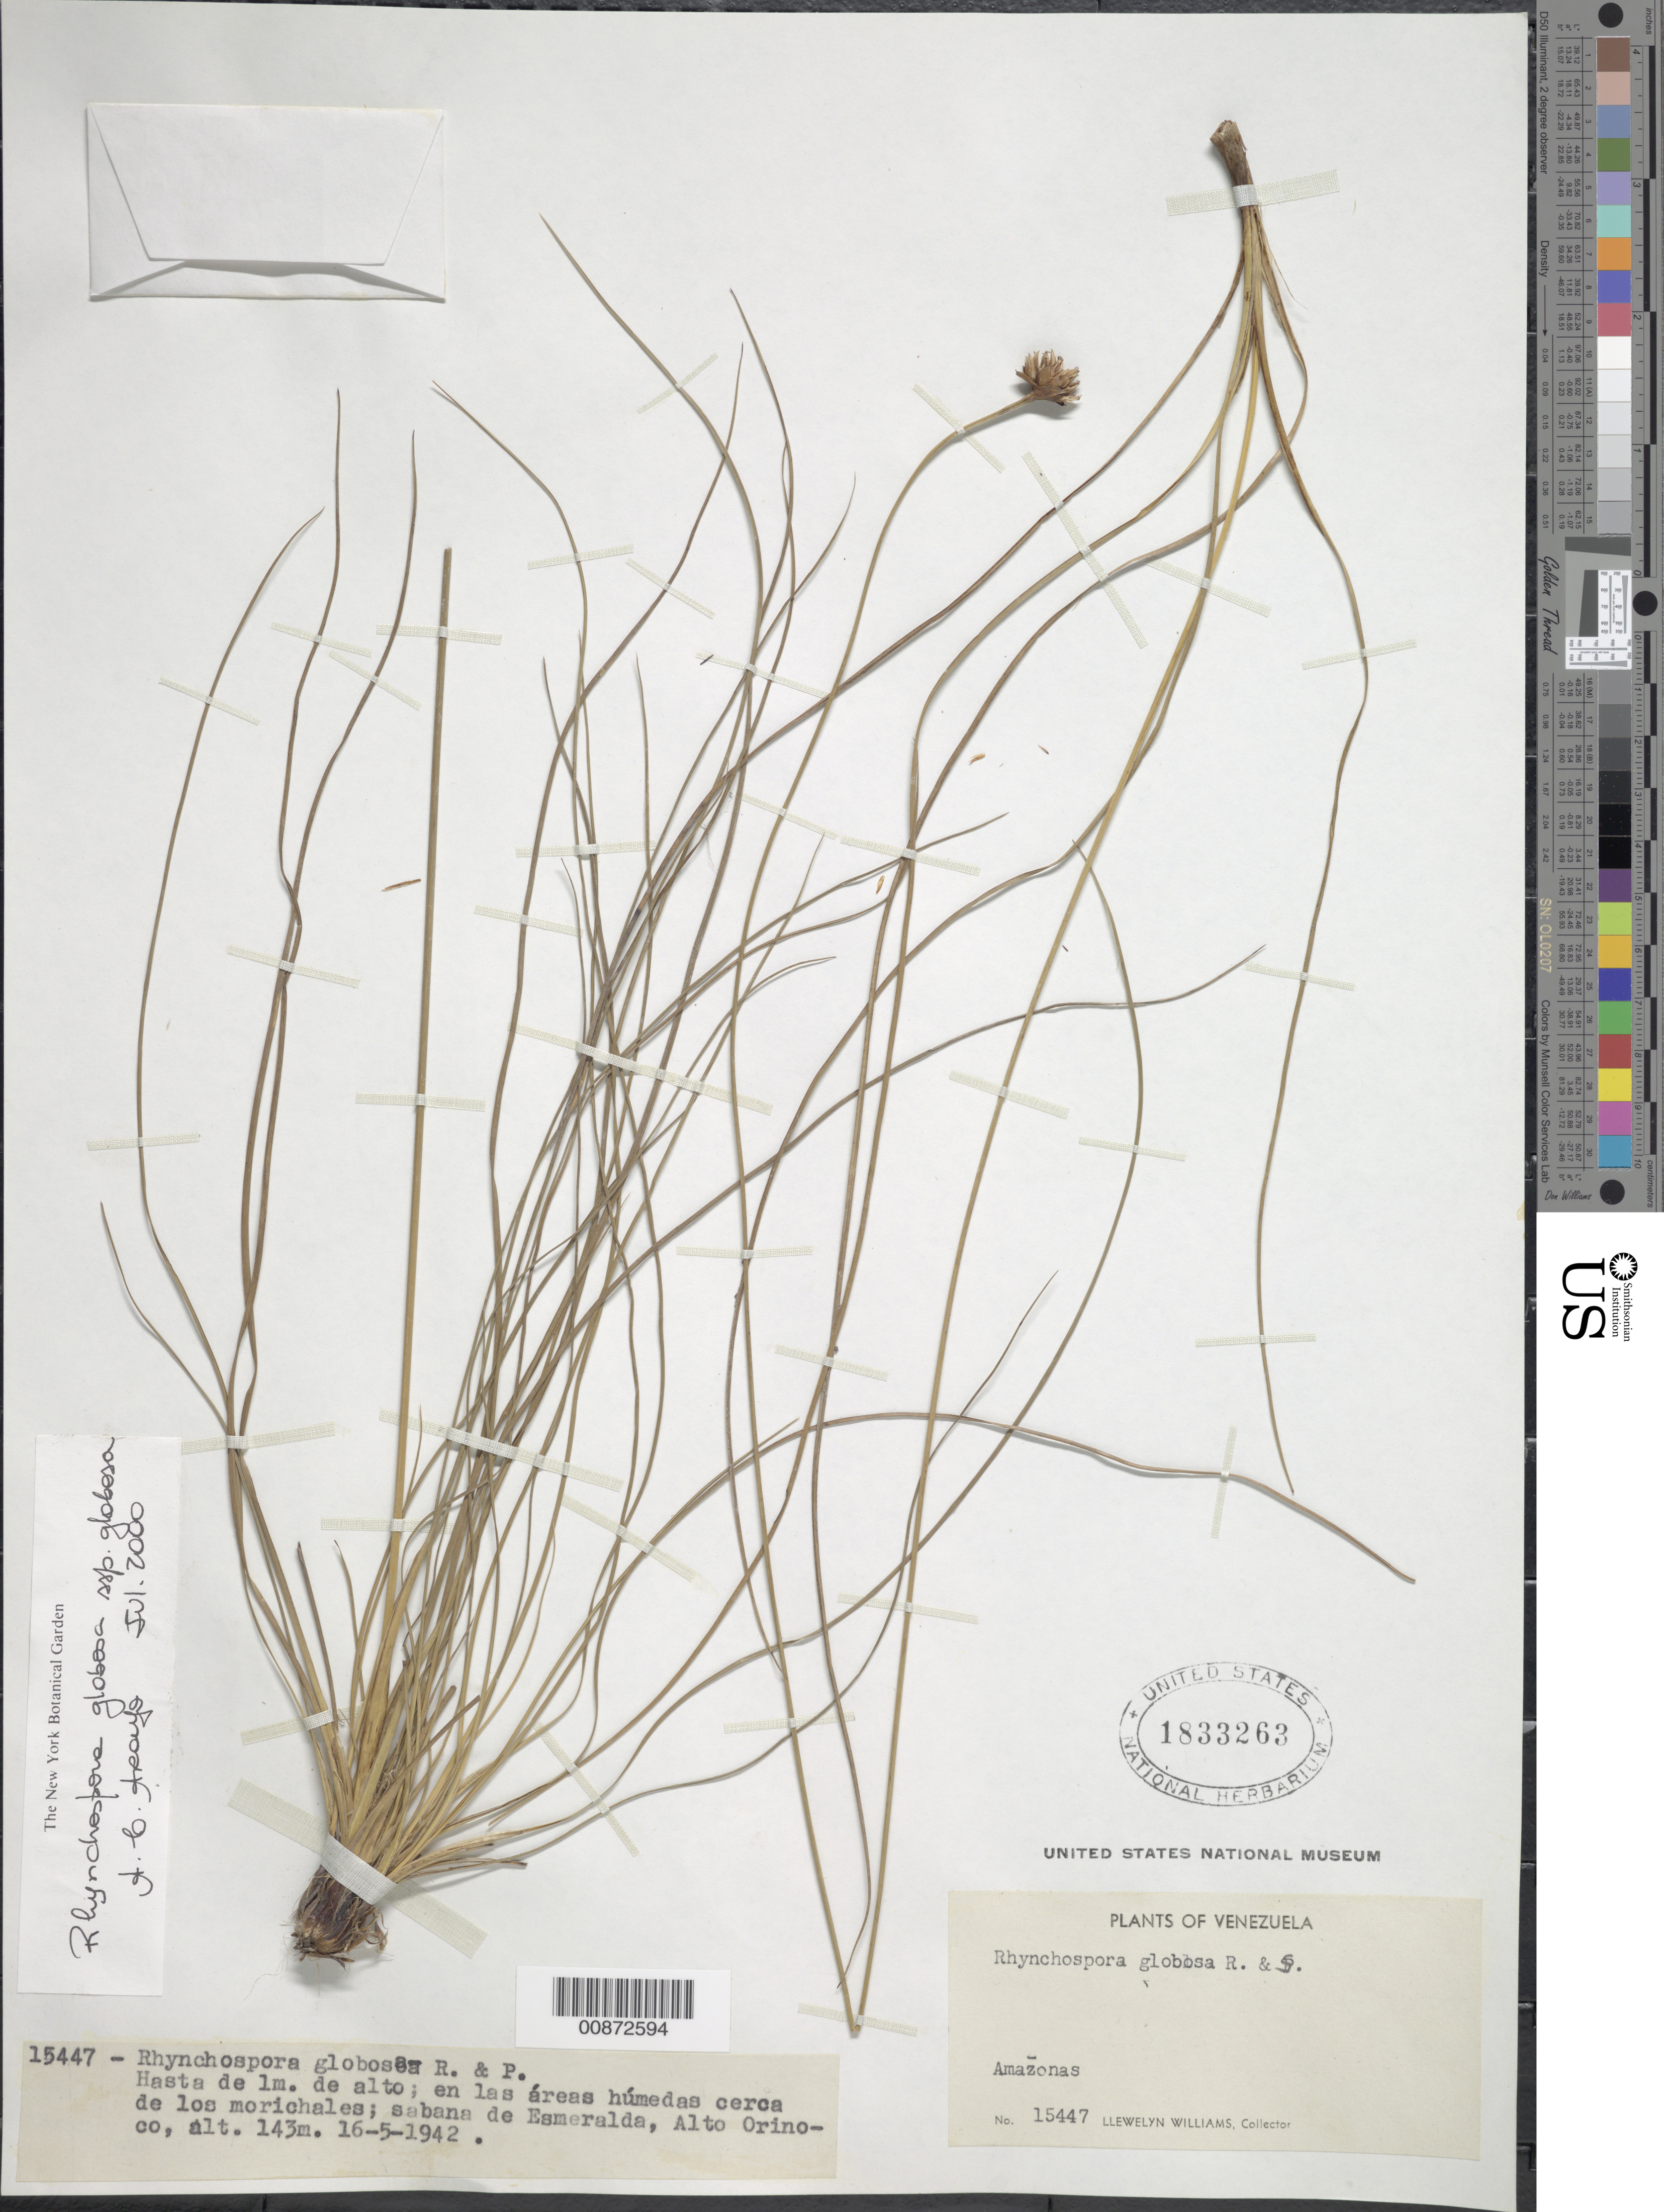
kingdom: Plantae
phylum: Tracheophyta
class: Liliopsida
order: Poales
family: Cyperaceae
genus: Rhynchospora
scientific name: Rhynchospora globosa subsp. globosa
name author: (Kunth) Roem. & Schult.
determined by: Araújo, A. C.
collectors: Ll. Williams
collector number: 15447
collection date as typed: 16-May-42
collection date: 1942-05-16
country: Venezuela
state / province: Amazonas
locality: Esmeralda, Alto Orinoco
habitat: Areas húmedas cerca de los morichales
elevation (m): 143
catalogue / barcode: US 1833263